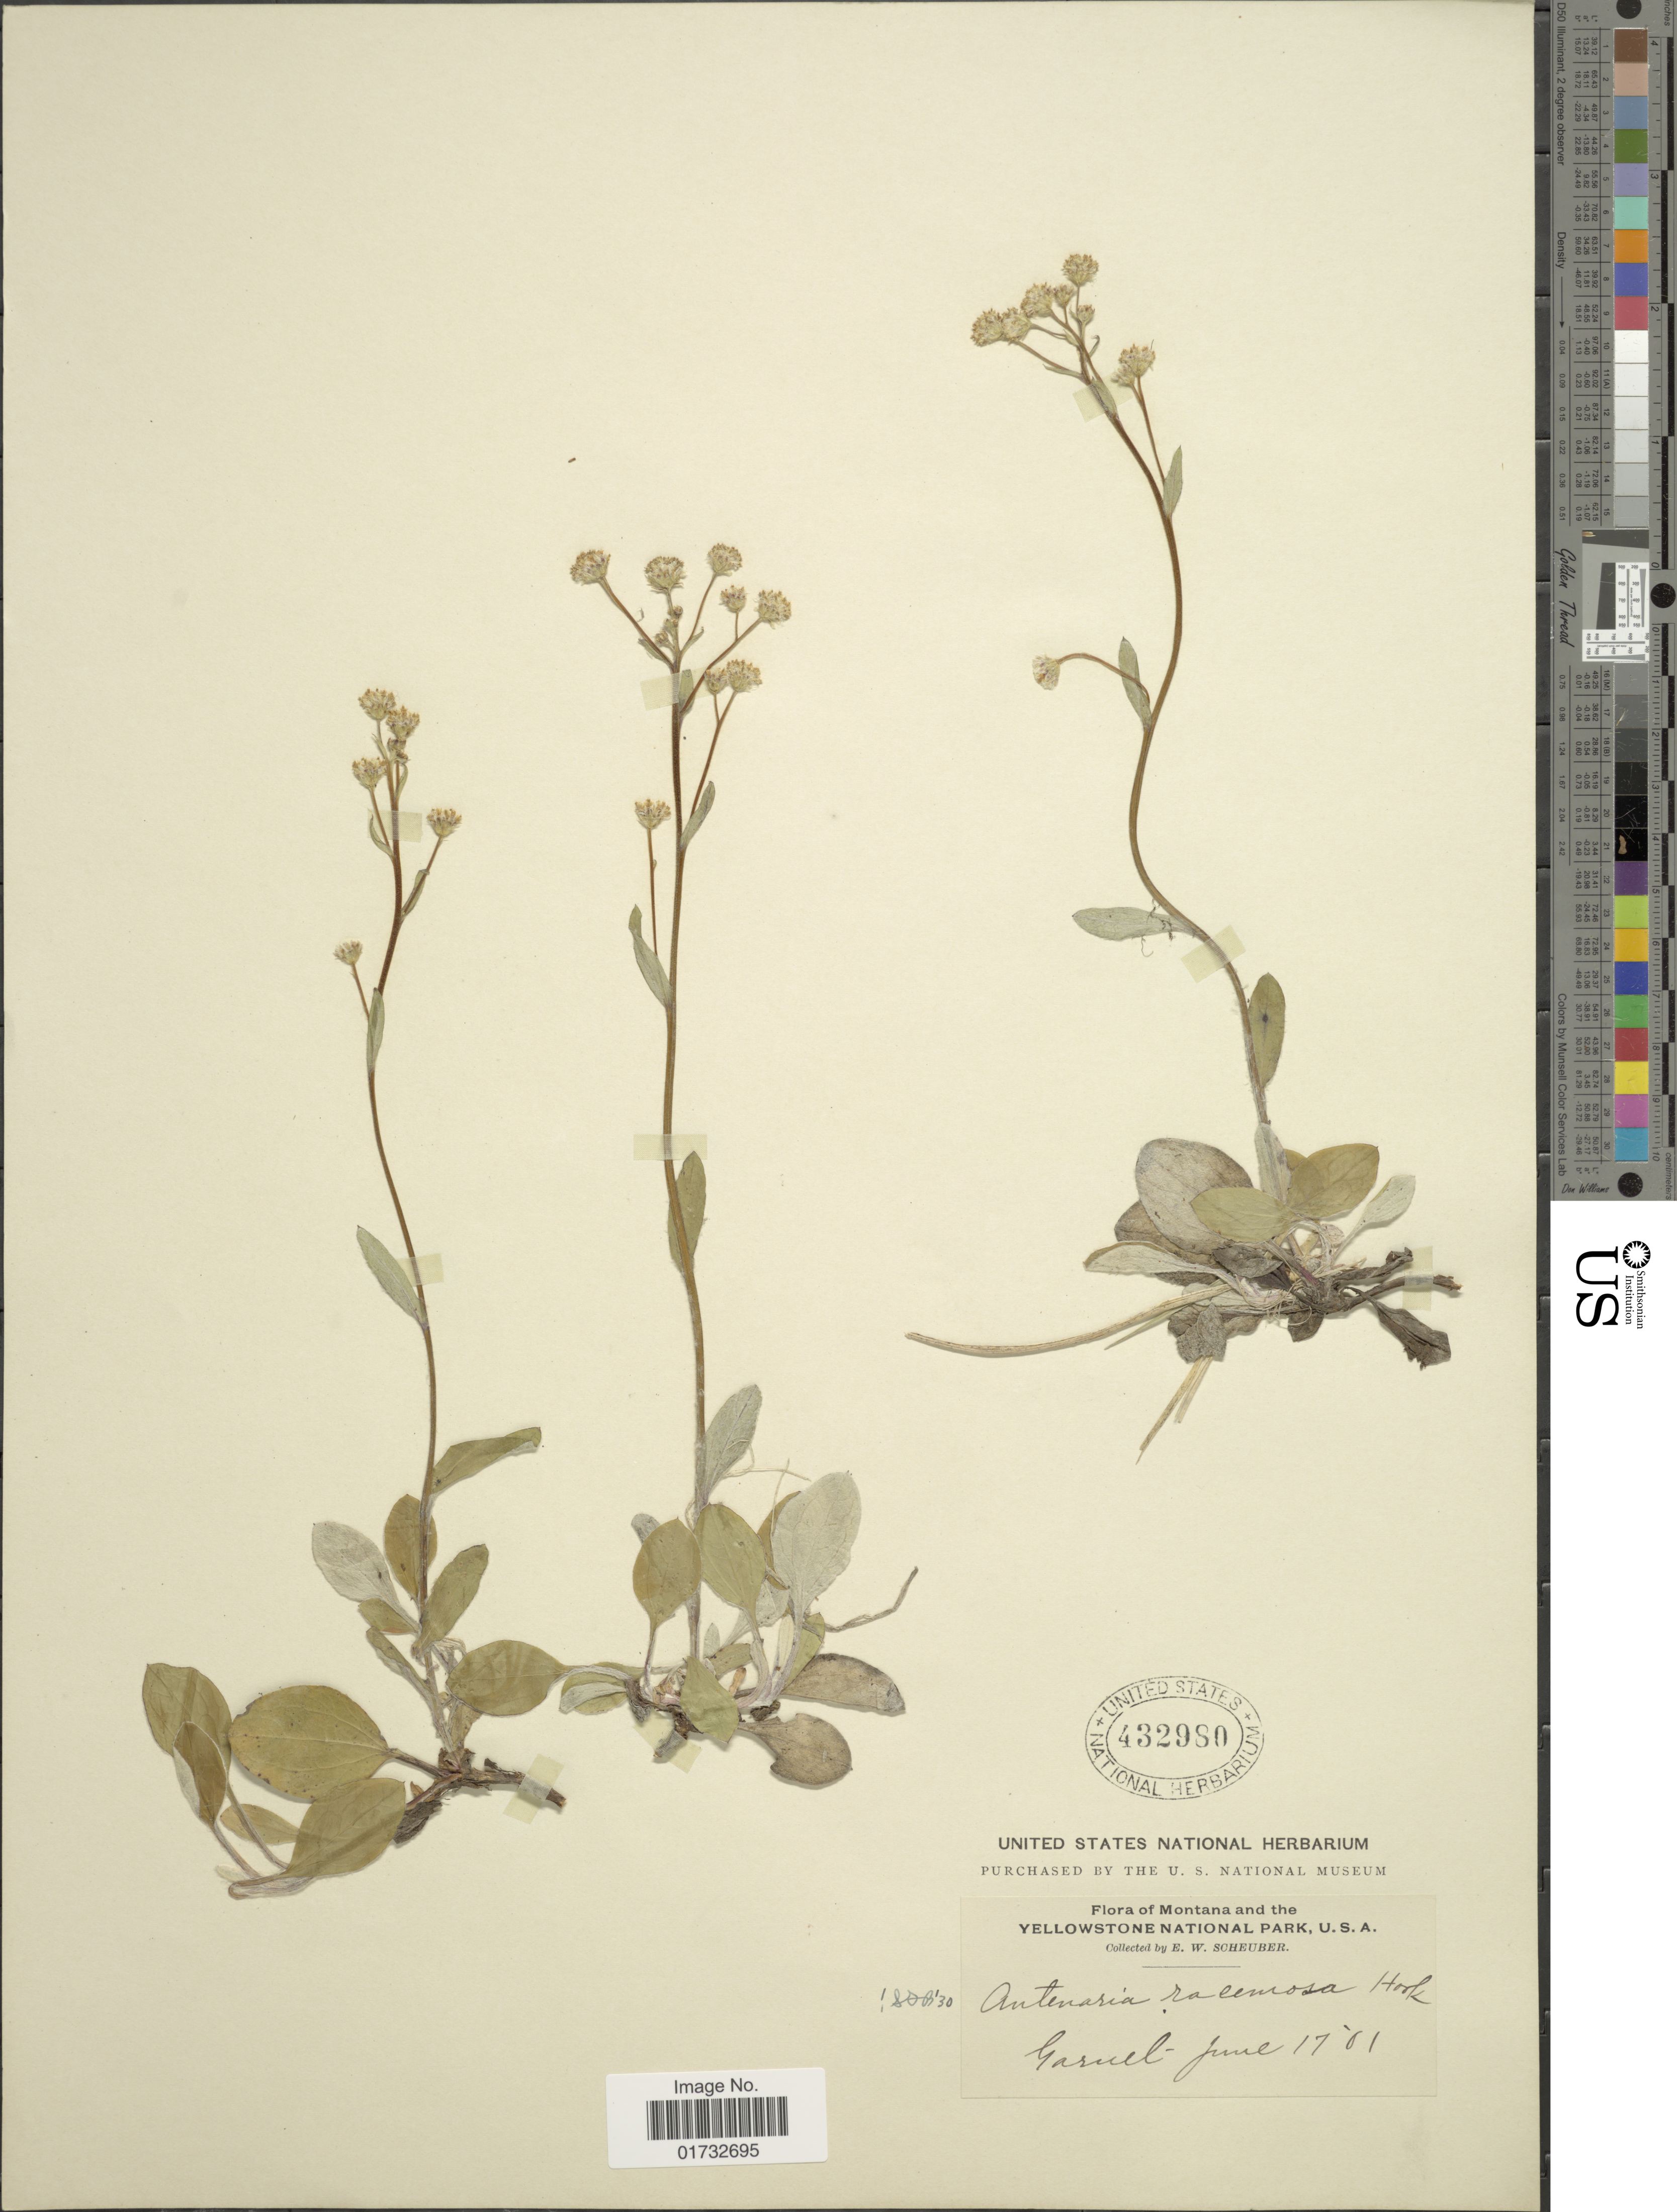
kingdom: Plantae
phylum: Tracheophyta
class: Magnoliopsida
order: Asterales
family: Asteraceae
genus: Antennaria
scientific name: Antennaria racemosa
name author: Hook.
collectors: E. Scheuber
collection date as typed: Transcribed d/m/y: 17/6/1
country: United States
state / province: Montana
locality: Yellowstone National Park. Garnel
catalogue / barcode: US 432980